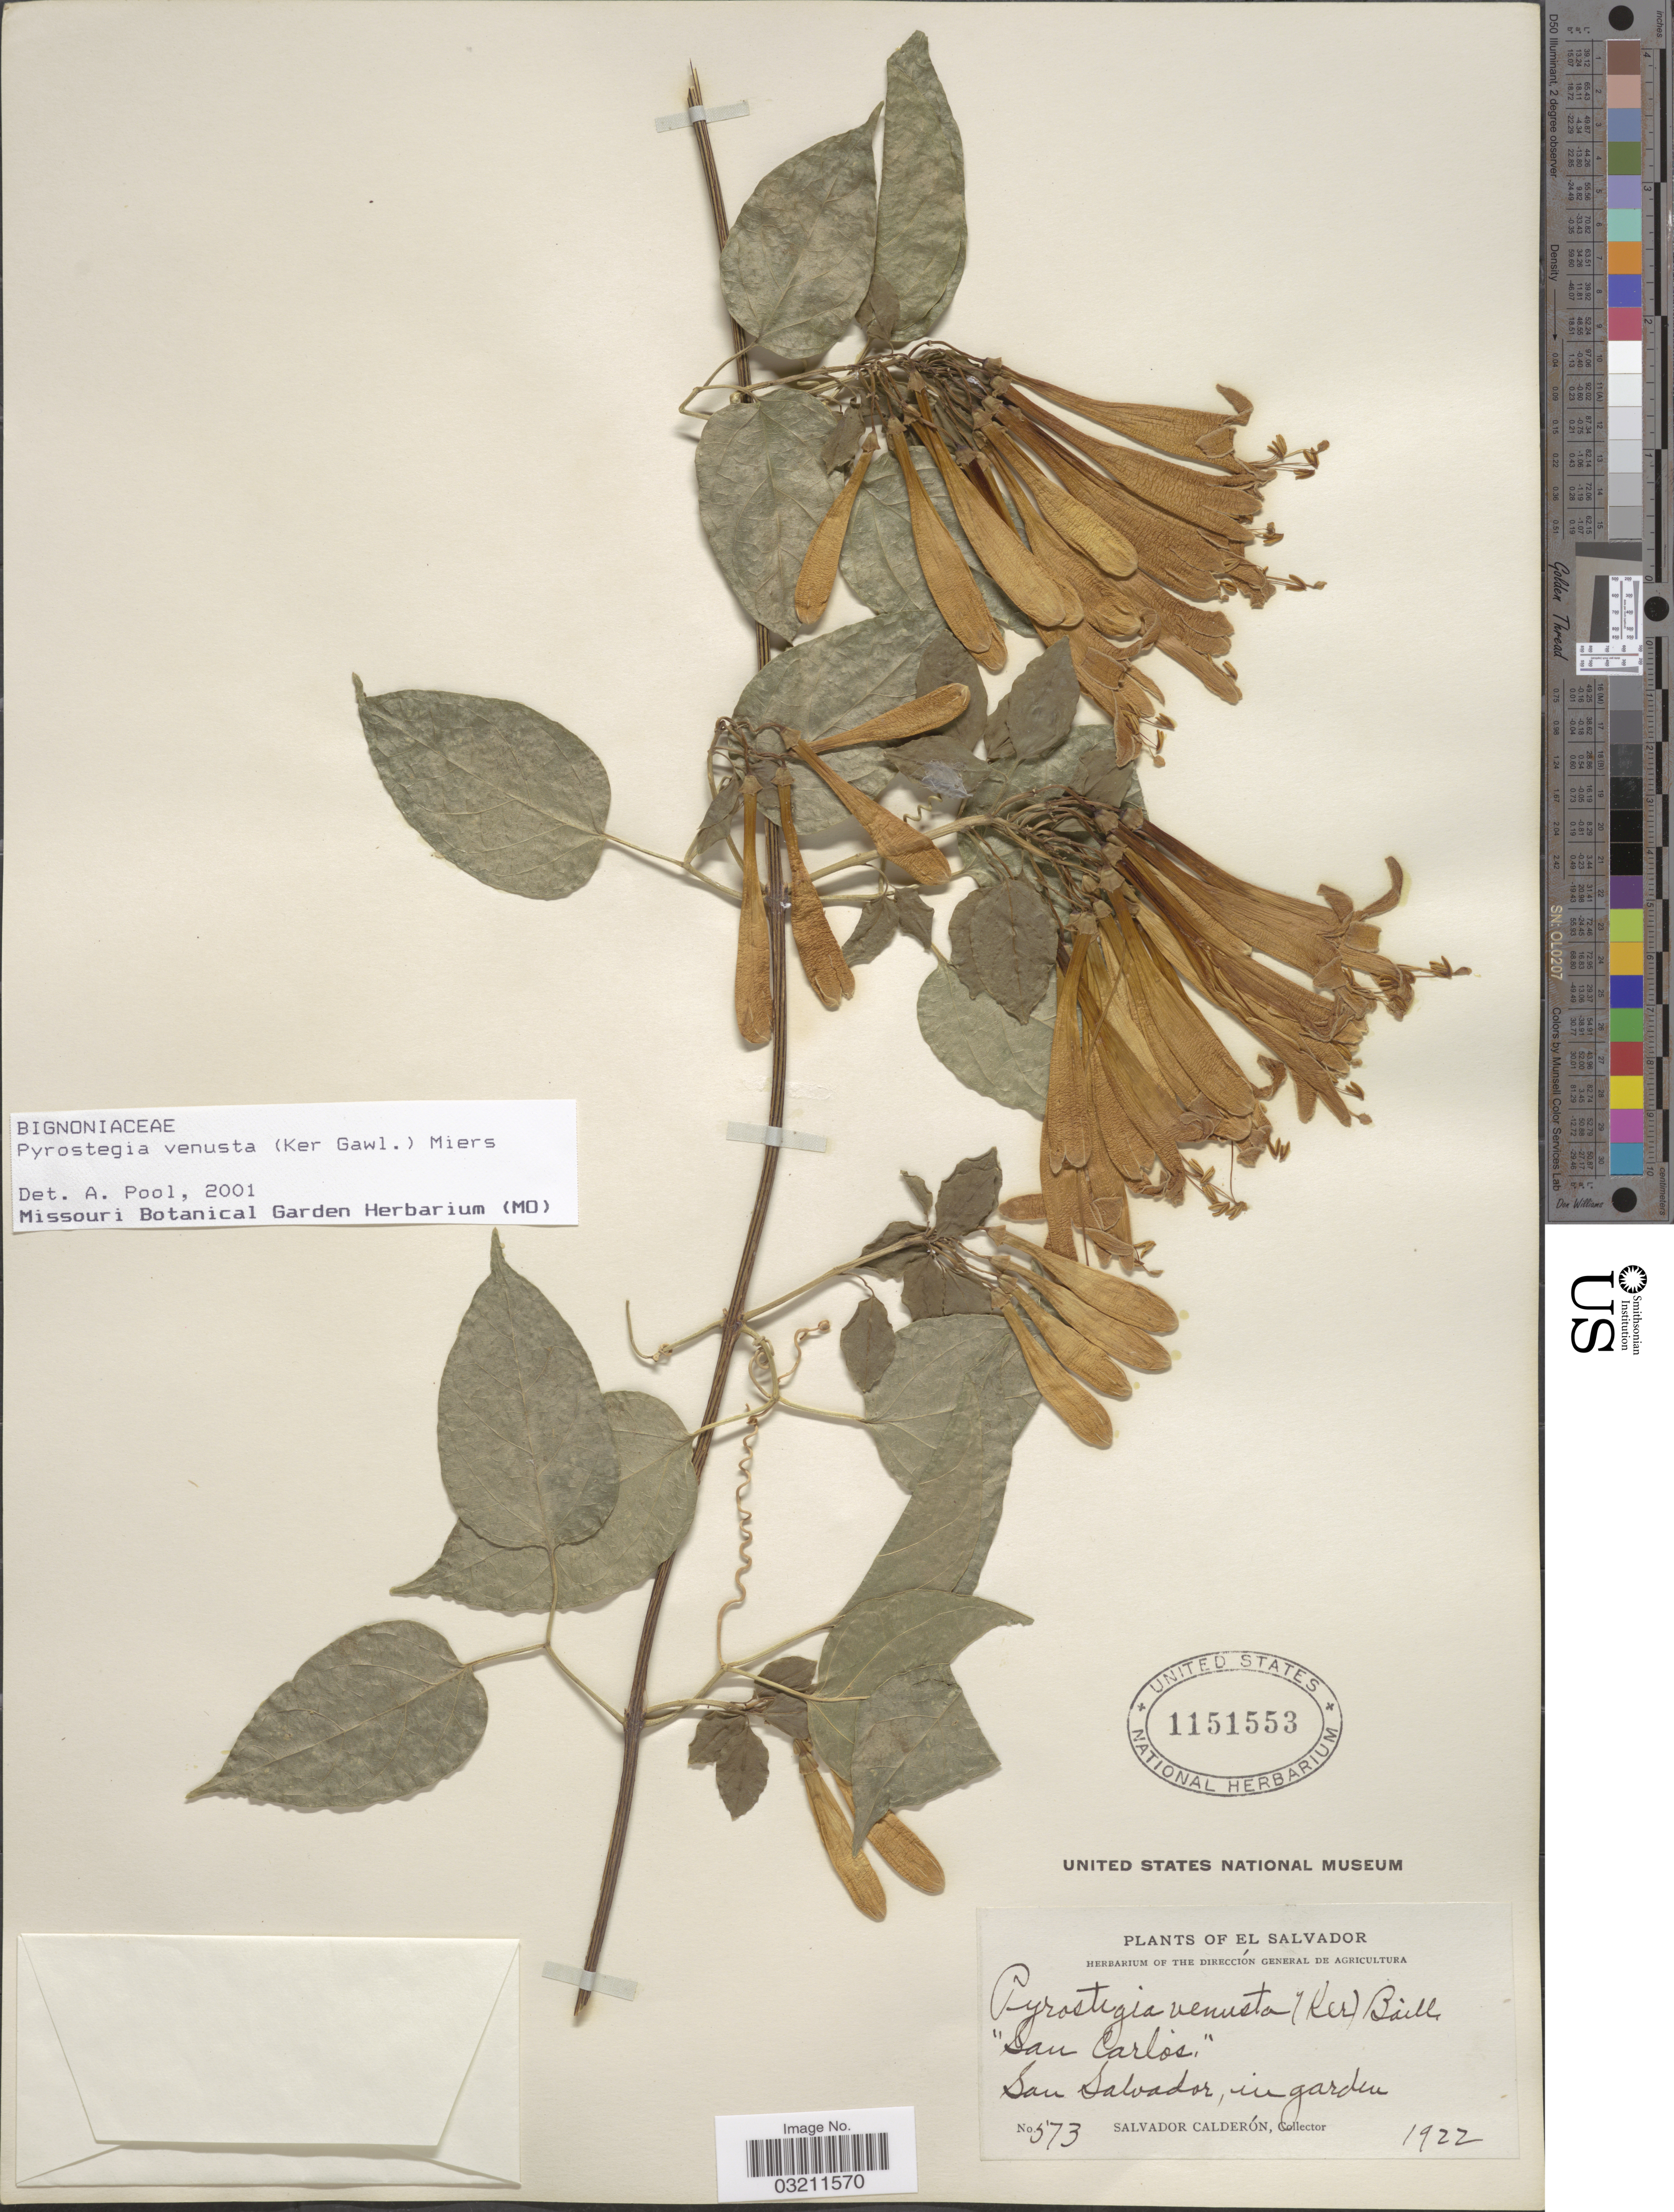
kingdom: Plantae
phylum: Tracheophyta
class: Magnoliopsida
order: Lamiales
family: Bignoniaceae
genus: Pyrostegia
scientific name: Pyrostegia venusta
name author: (Ker Gawl.) Miers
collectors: S. Calderón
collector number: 573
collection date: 1922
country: El Salvador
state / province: San Salvador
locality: San Carlos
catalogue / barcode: US 1151553